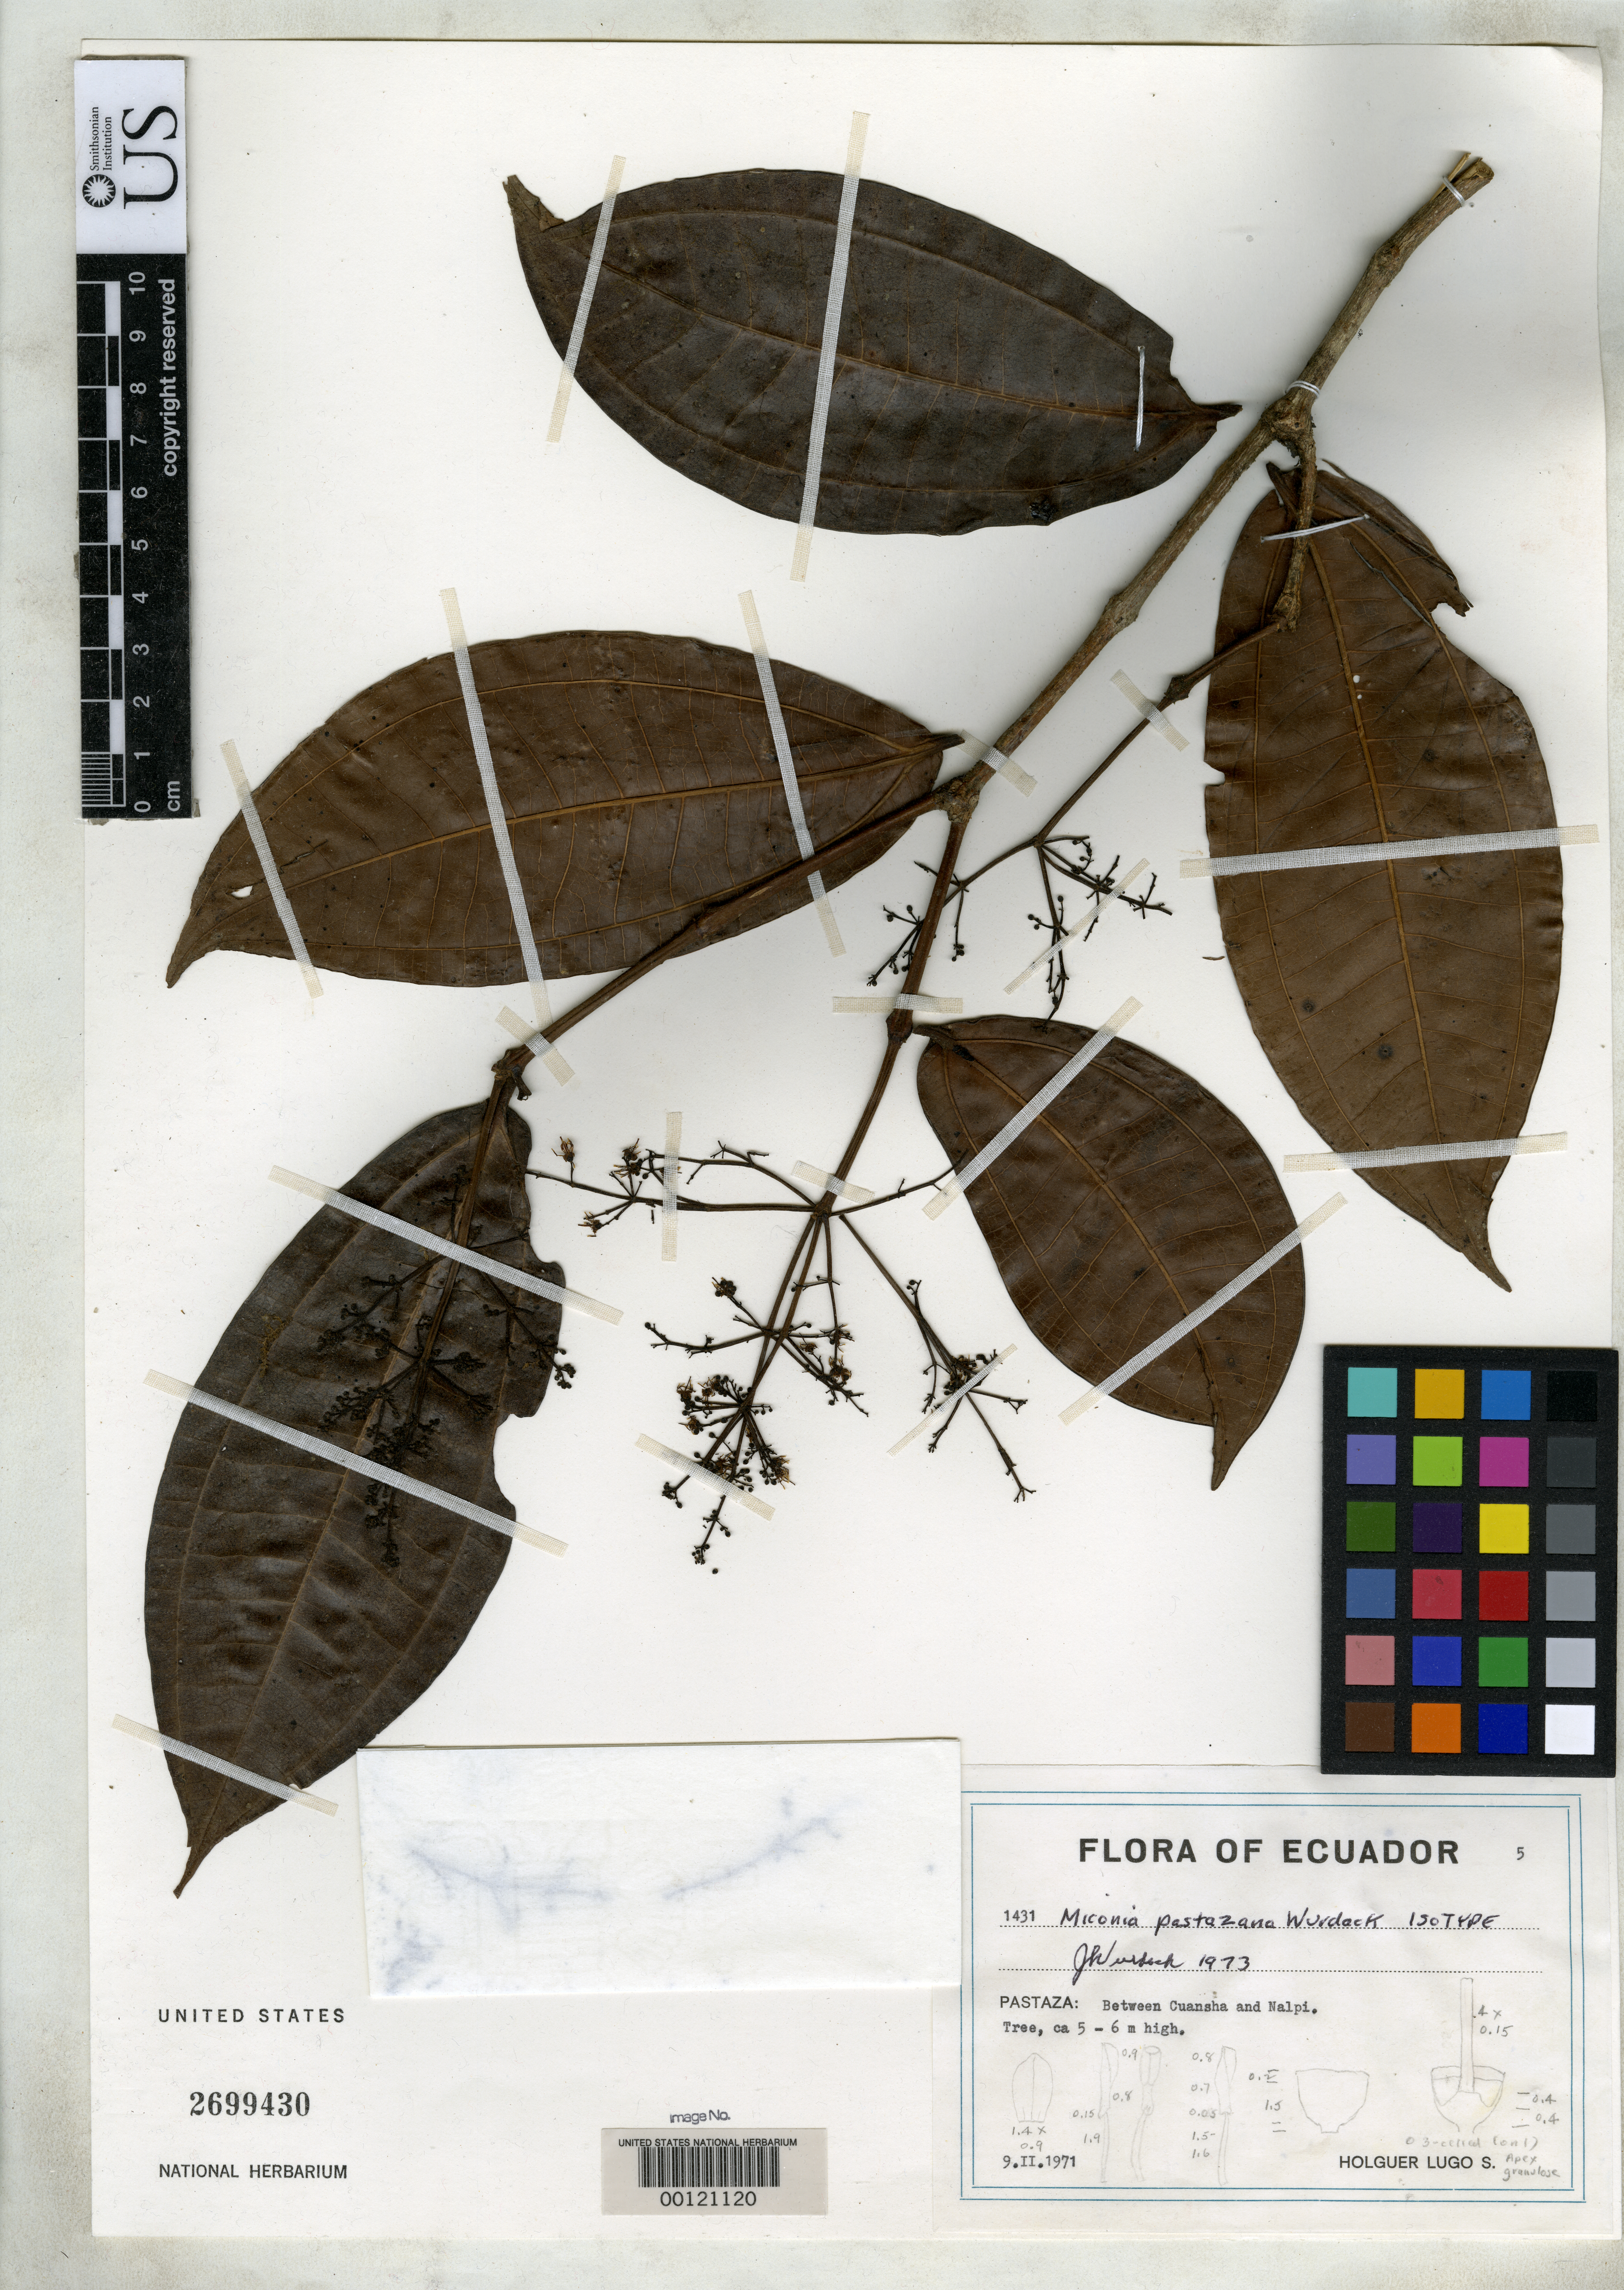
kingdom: Plantae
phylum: Tracheophyta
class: Magnoliopsida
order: Myrtales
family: Melastomataceae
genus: Miconia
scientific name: Miconia pastazana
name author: Wurdack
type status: Isotype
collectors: H. Lugo S.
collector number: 1431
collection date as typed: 09 Feb 1971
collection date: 1971-02-09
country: Ecuador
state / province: Pastaza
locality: Between Cuansha and Nalpi.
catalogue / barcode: US 2699430